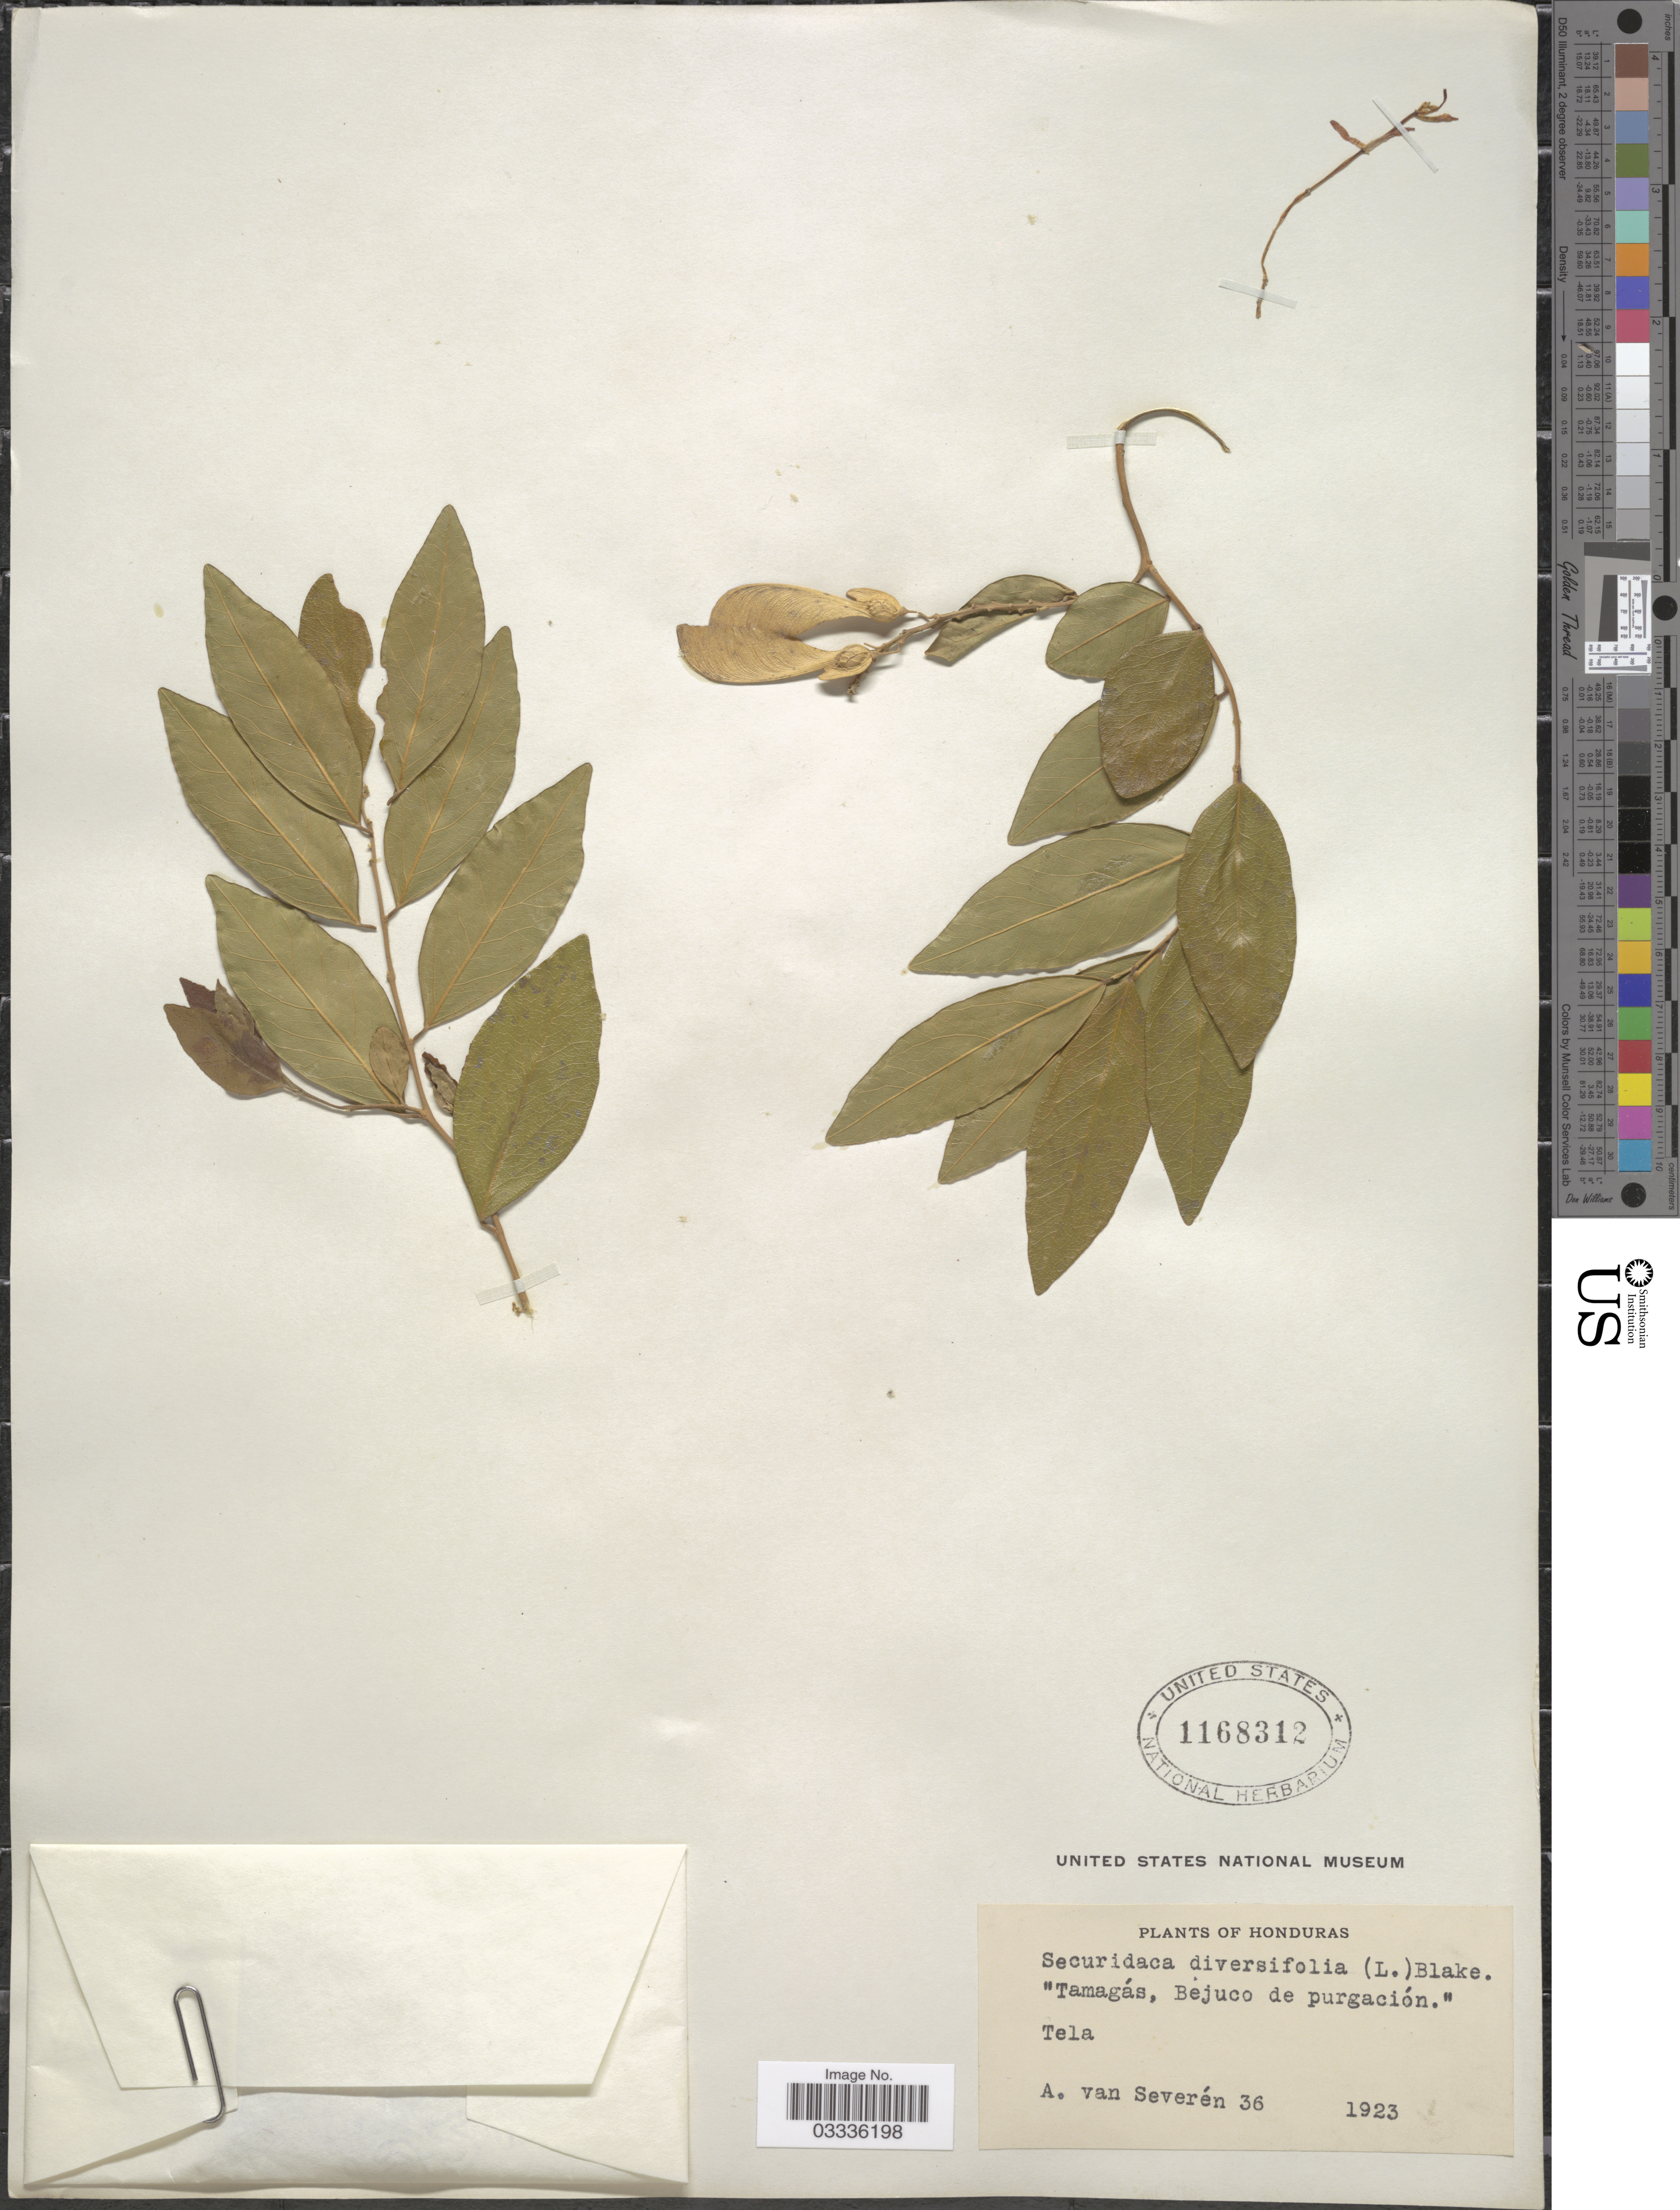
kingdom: Plantae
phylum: Tracheophyta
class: Magnoliopsida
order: Fabales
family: Polygalaceae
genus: Securidaca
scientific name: Securidaca diversifolia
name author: (L.) S.F. Blake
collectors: A. Van Severen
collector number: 36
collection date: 1923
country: Honduras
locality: Tela.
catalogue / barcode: US 1168312